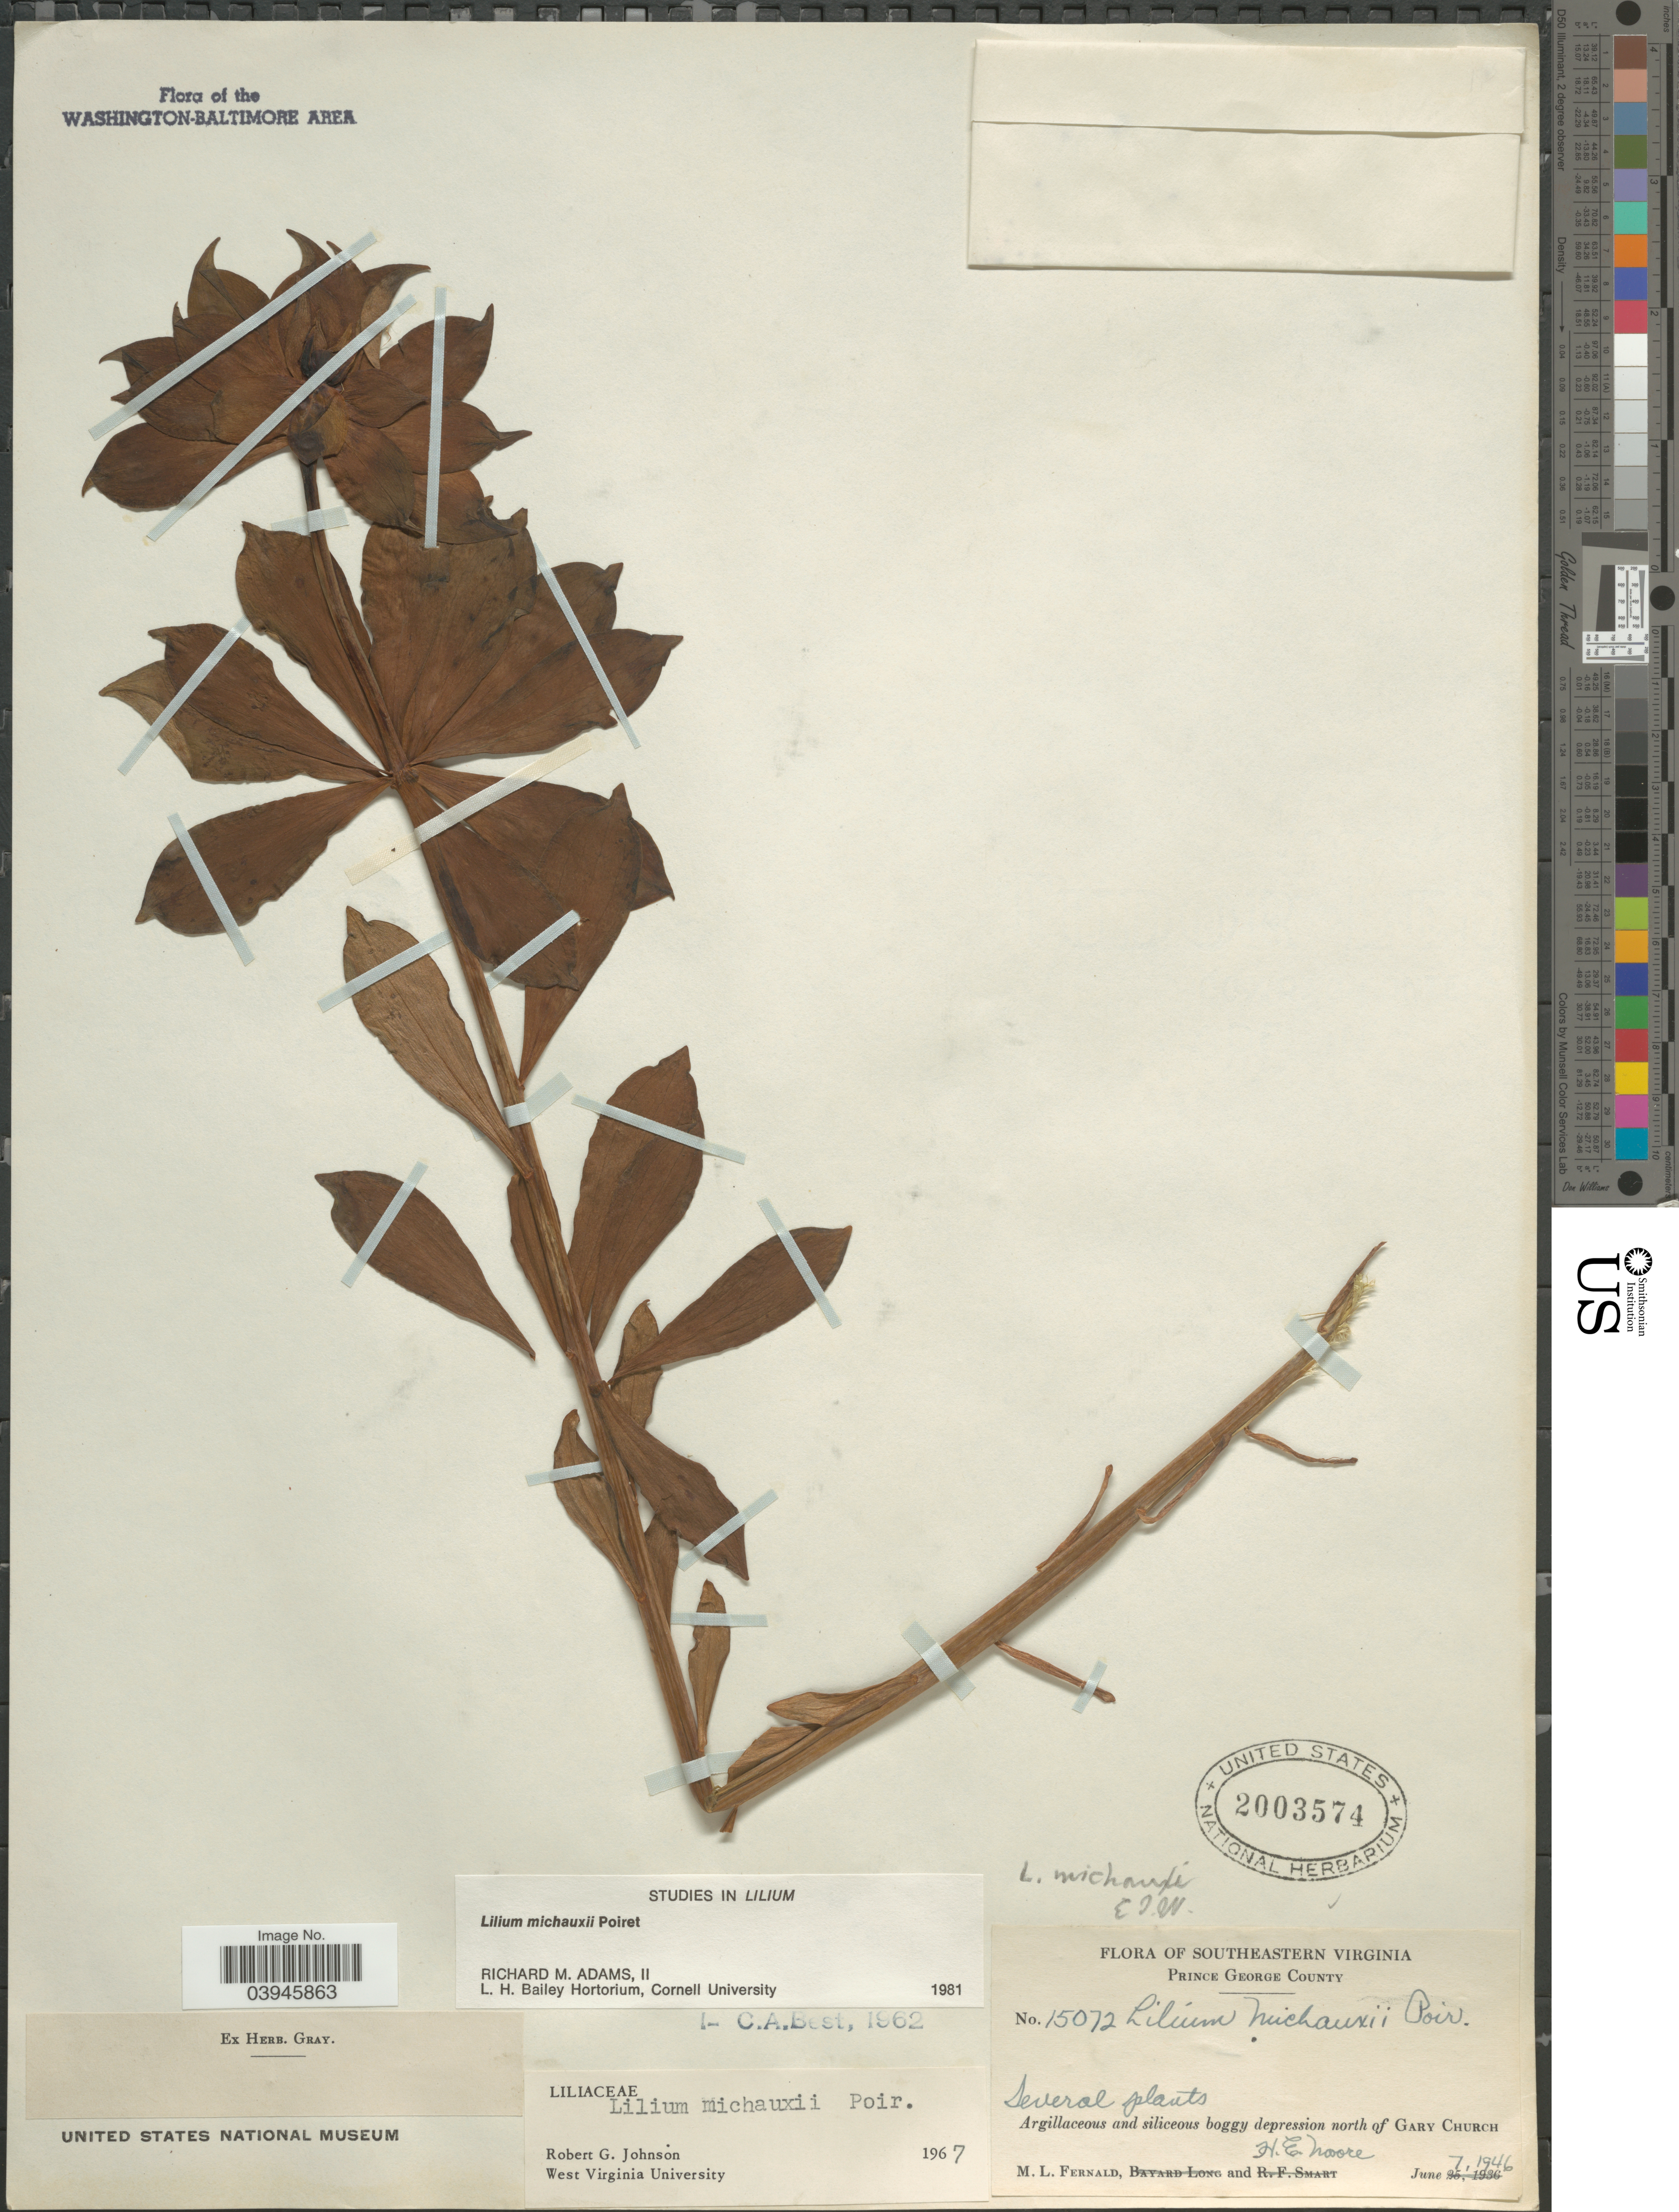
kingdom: Plantae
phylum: Tracheophyta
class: Liliopsida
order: Liliales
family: Liliaceae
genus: Lilium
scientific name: Lilium michauxii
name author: Poir.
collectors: M. L. Fernald & H. Moore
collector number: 15072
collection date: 1946-06-07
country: United States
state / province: Virginia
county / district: Prince George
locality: Southeastern Virginia. Prince George County. North of Gary Church.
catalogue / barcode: US 2003574